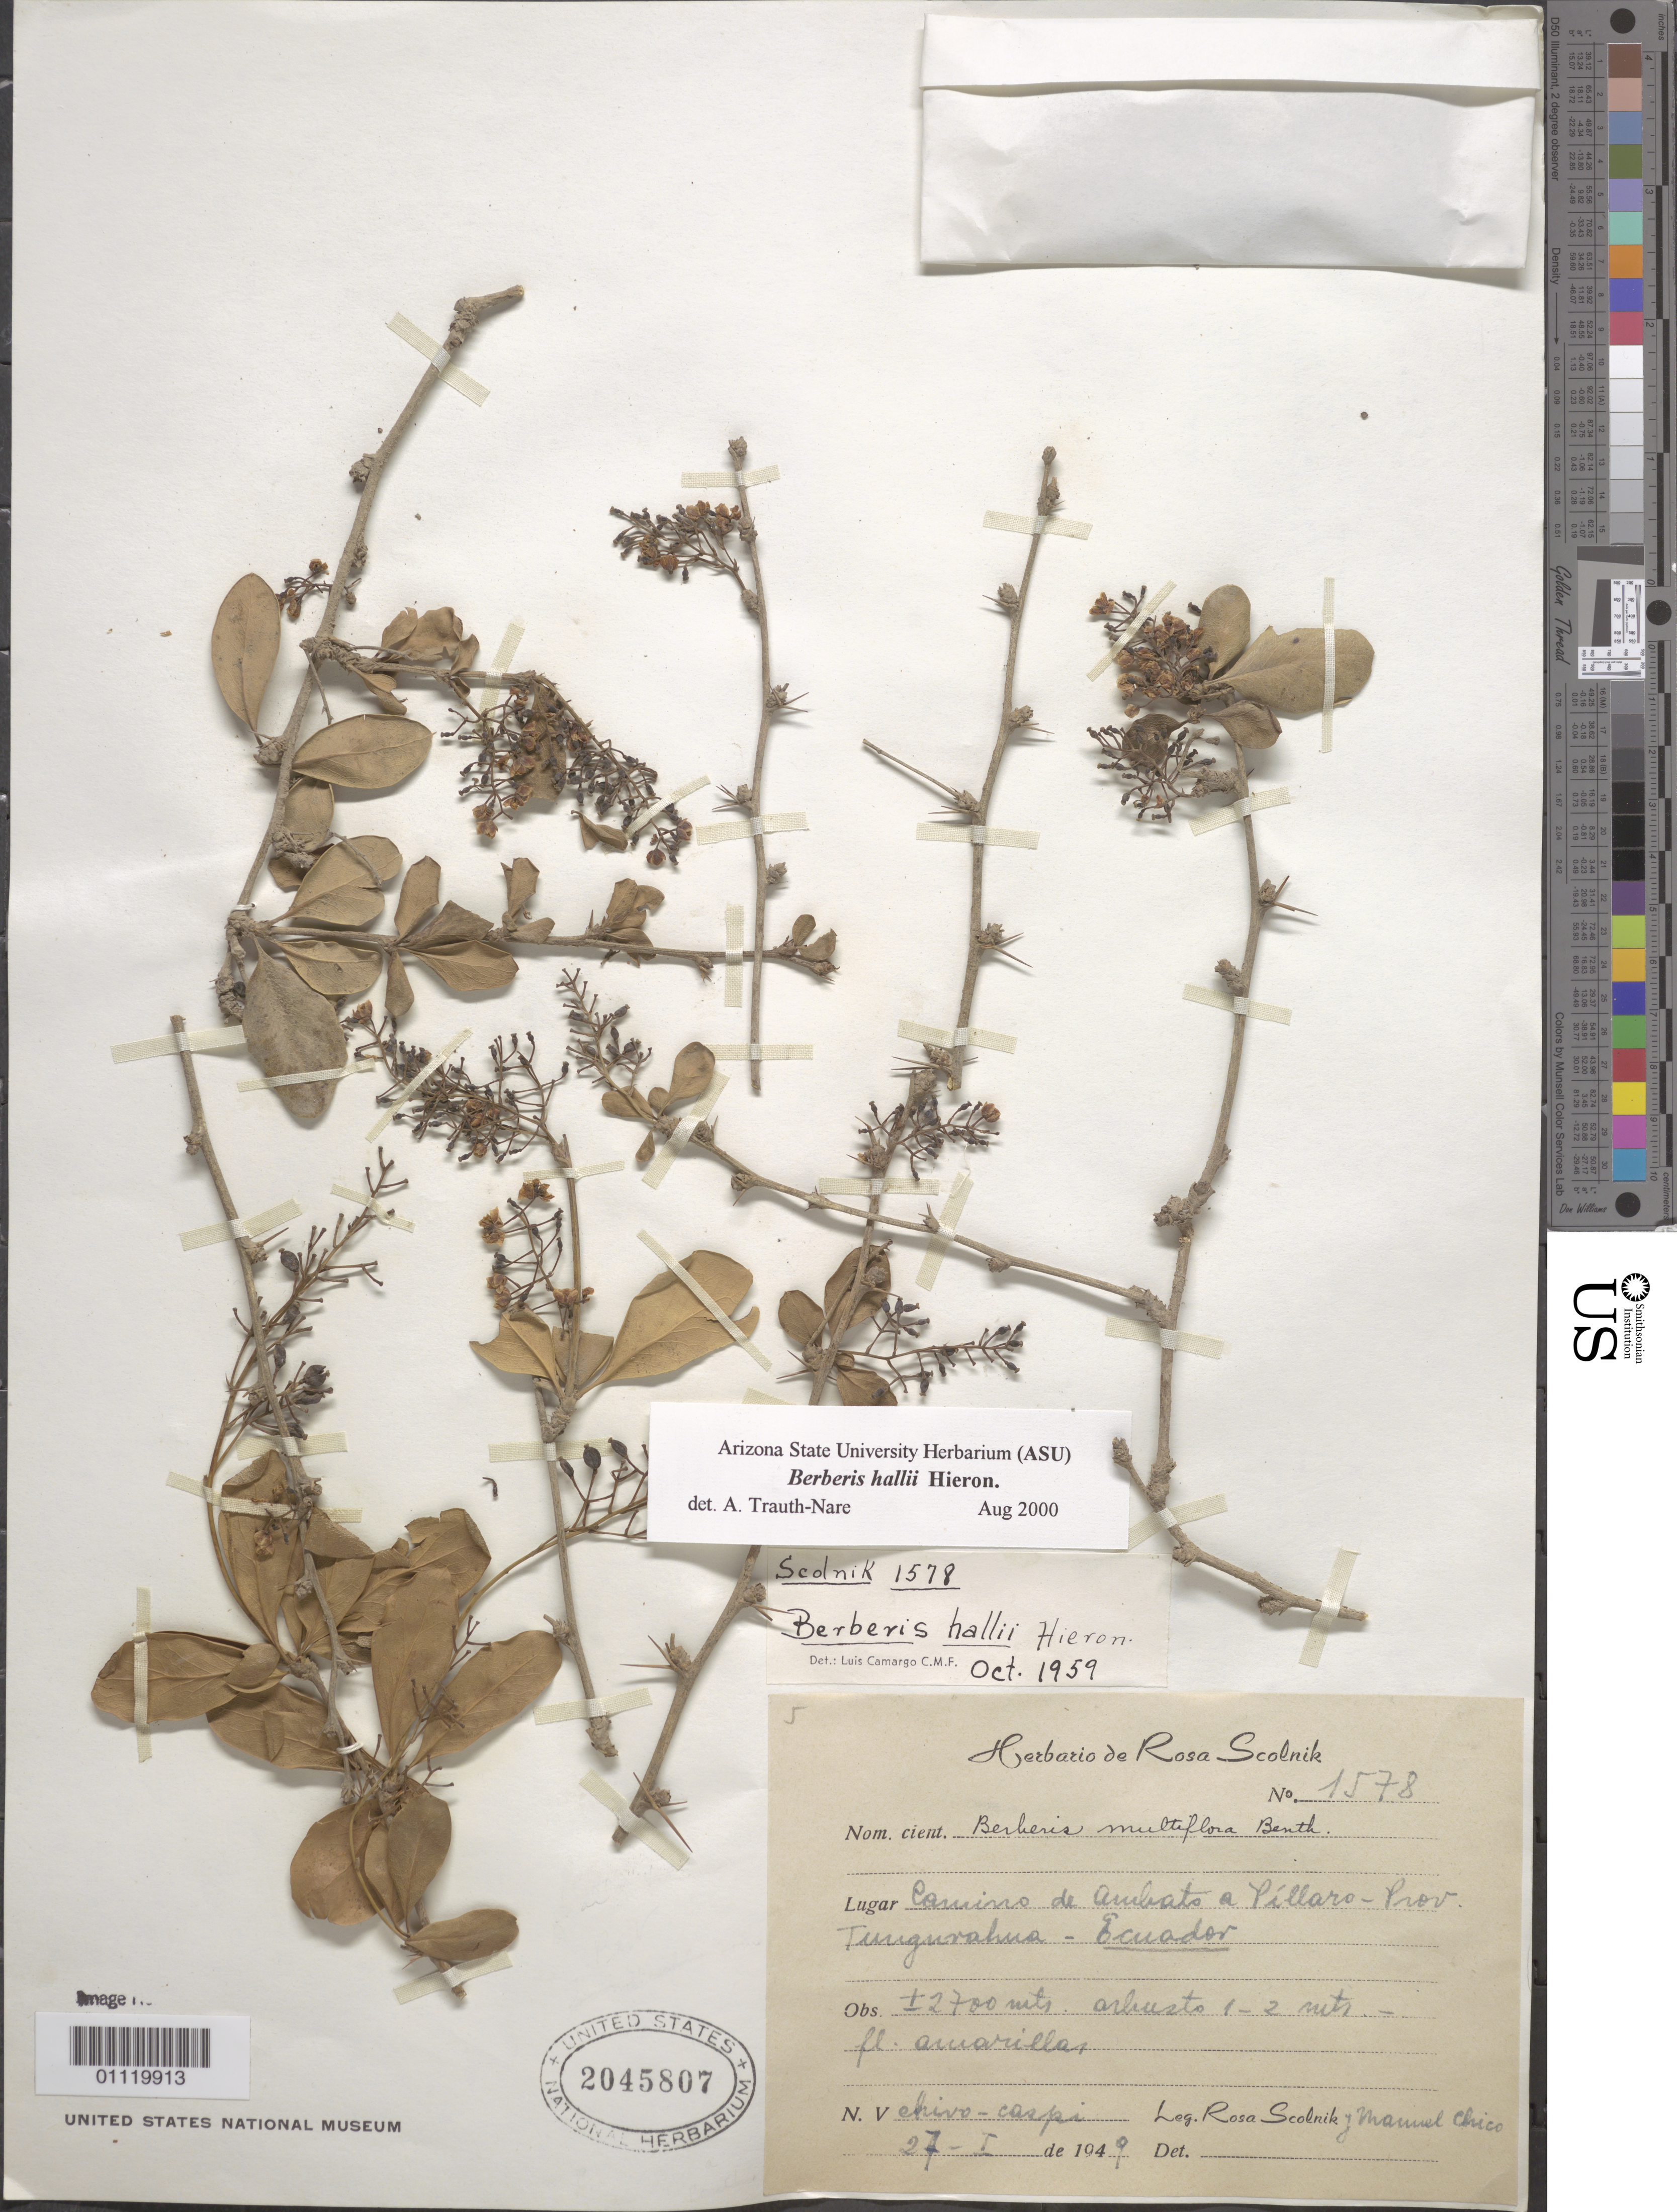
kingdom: Plantae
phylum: Tracheophyta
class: Magnoliopsida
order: Ranunculales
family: Berberidaceae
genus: Berberis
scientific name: Berberis hallii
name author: Hieron.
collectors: R. Scolnik & M. Chico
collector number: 1578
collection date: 1949-01-27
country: Ecuador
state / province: Tungurahua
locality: Road from Ambato to Pillaro.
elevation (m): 2700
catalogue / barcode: US 2045807